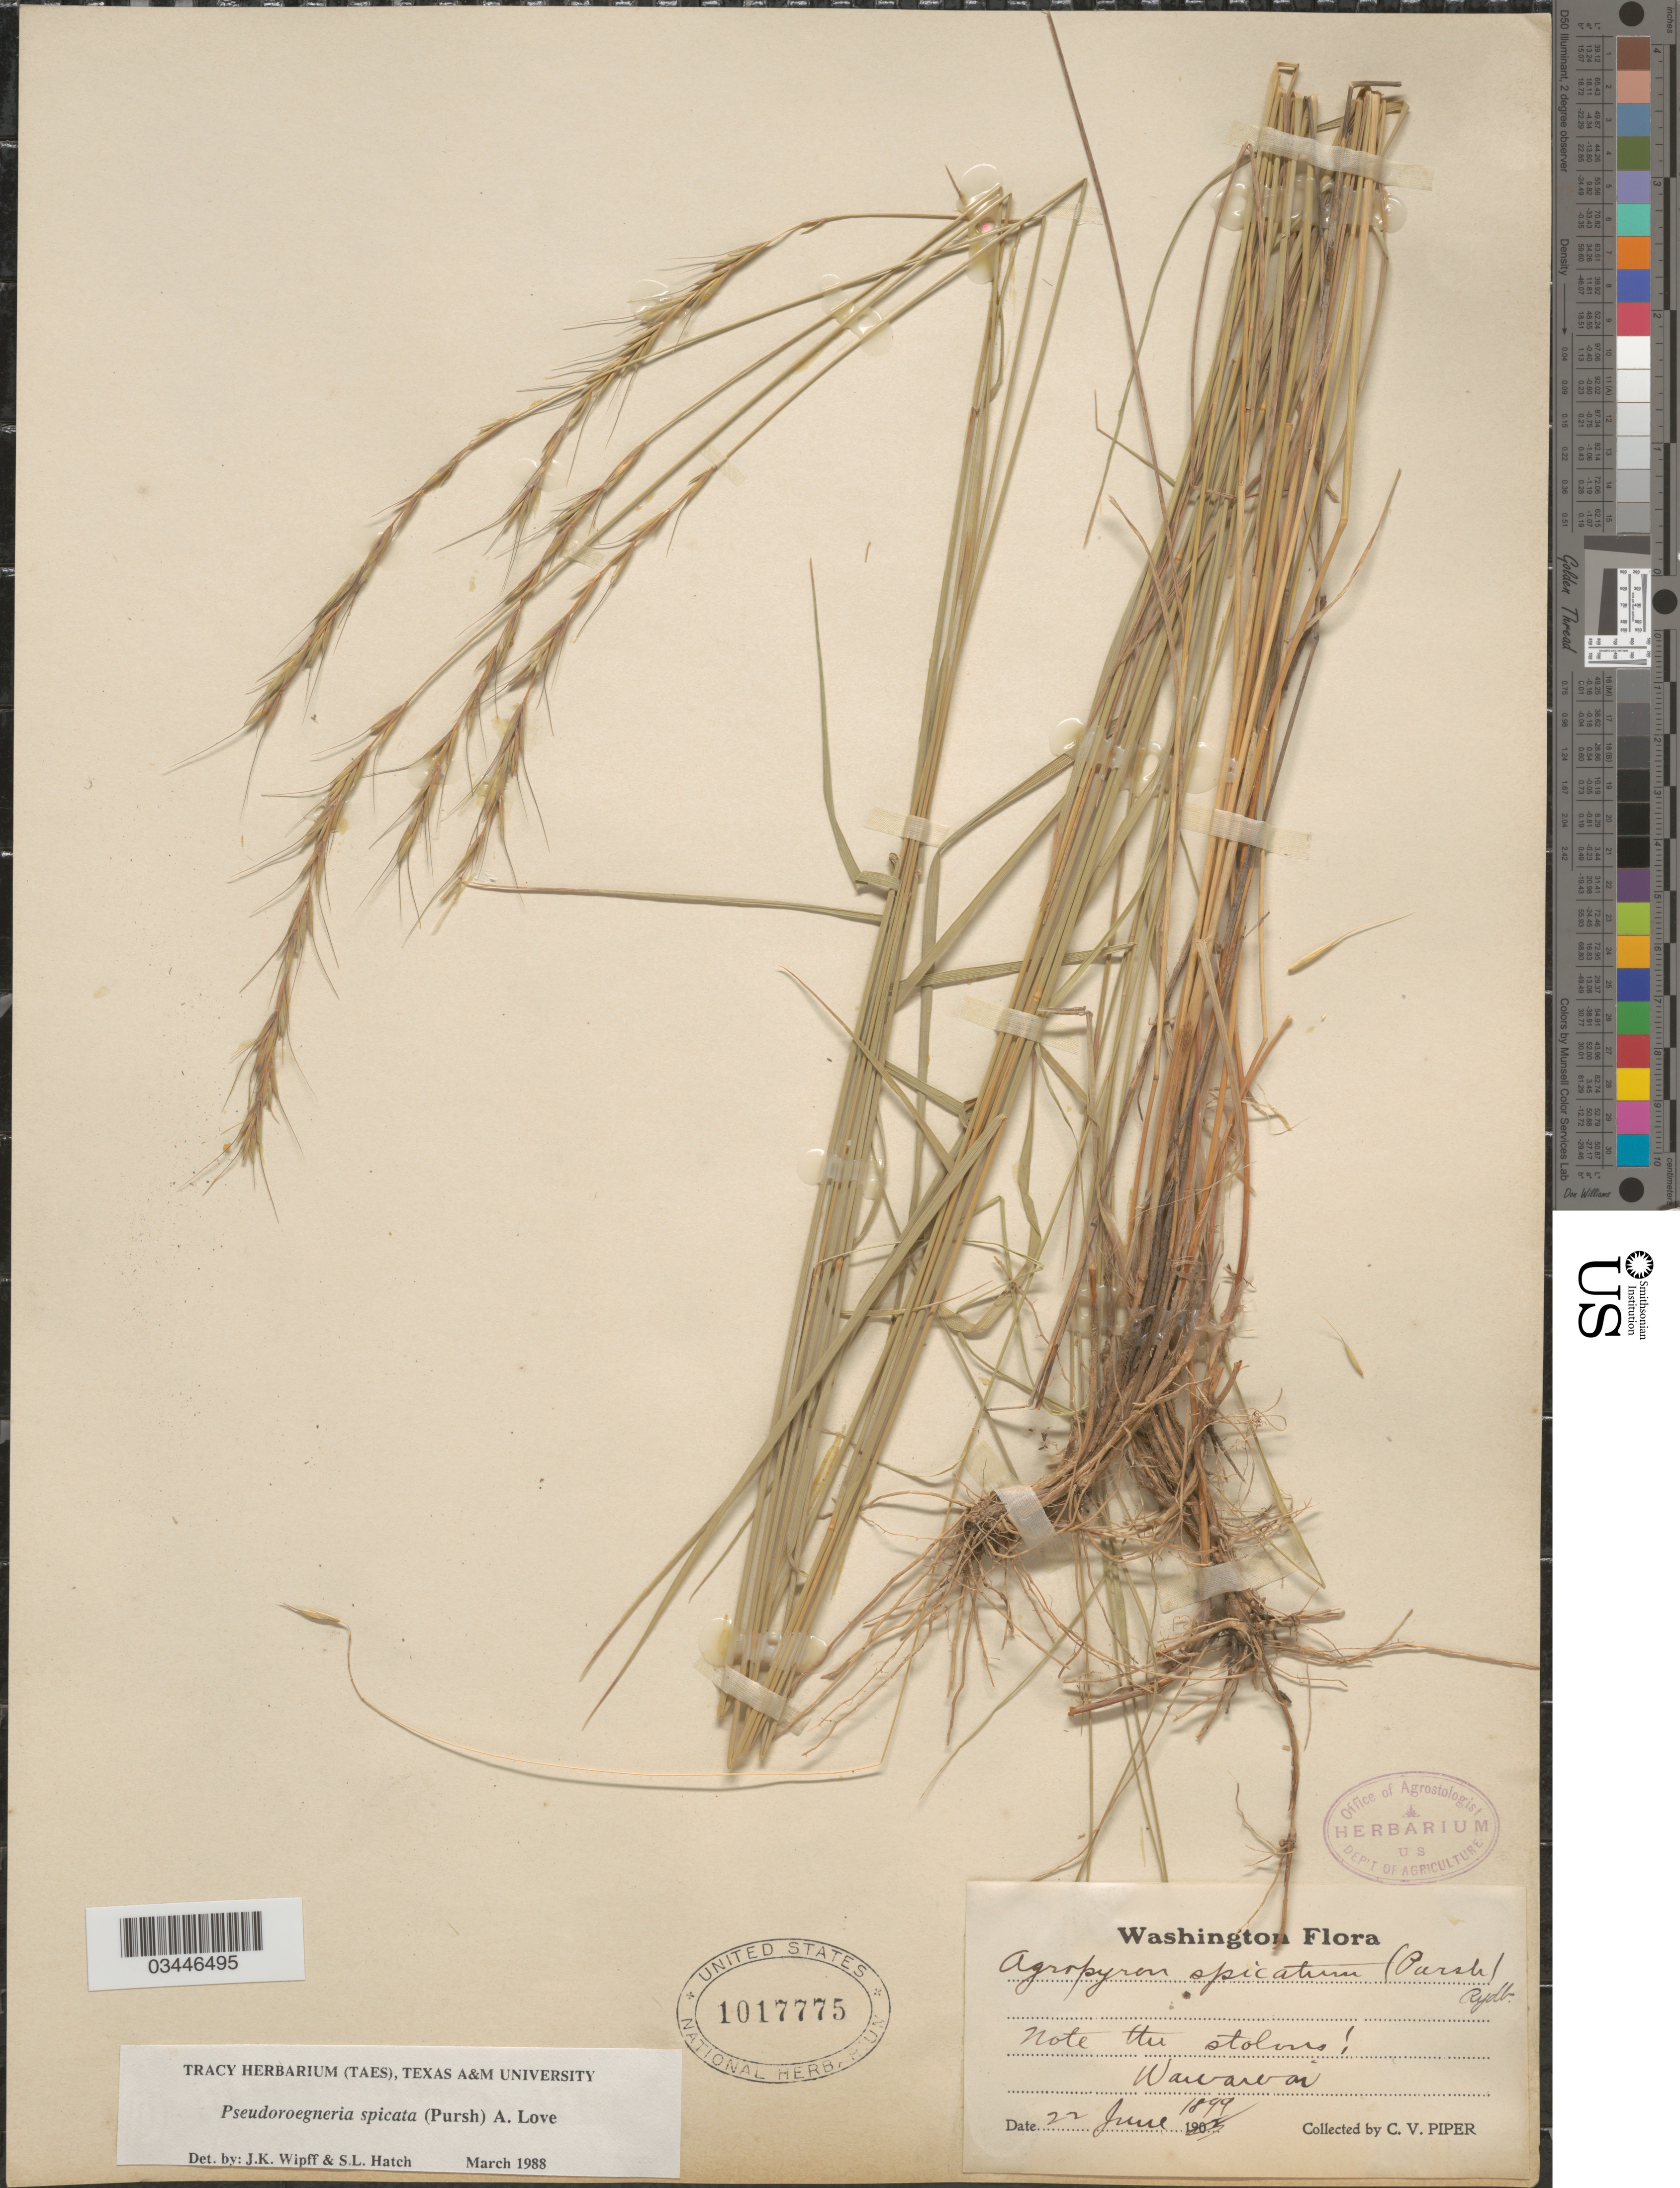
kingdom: Plantae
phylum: Tracheophyta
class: Liliopsida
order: Poales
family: Poaceae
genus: Pseudoroegneria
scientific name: Pseudoroegneria spicata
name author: (Pursh) Á. Löve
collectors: C. V. Piper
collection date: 1899-06-22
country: United States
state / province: Washington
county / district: Whitman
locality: Wawawai.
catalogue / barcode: US 1017775